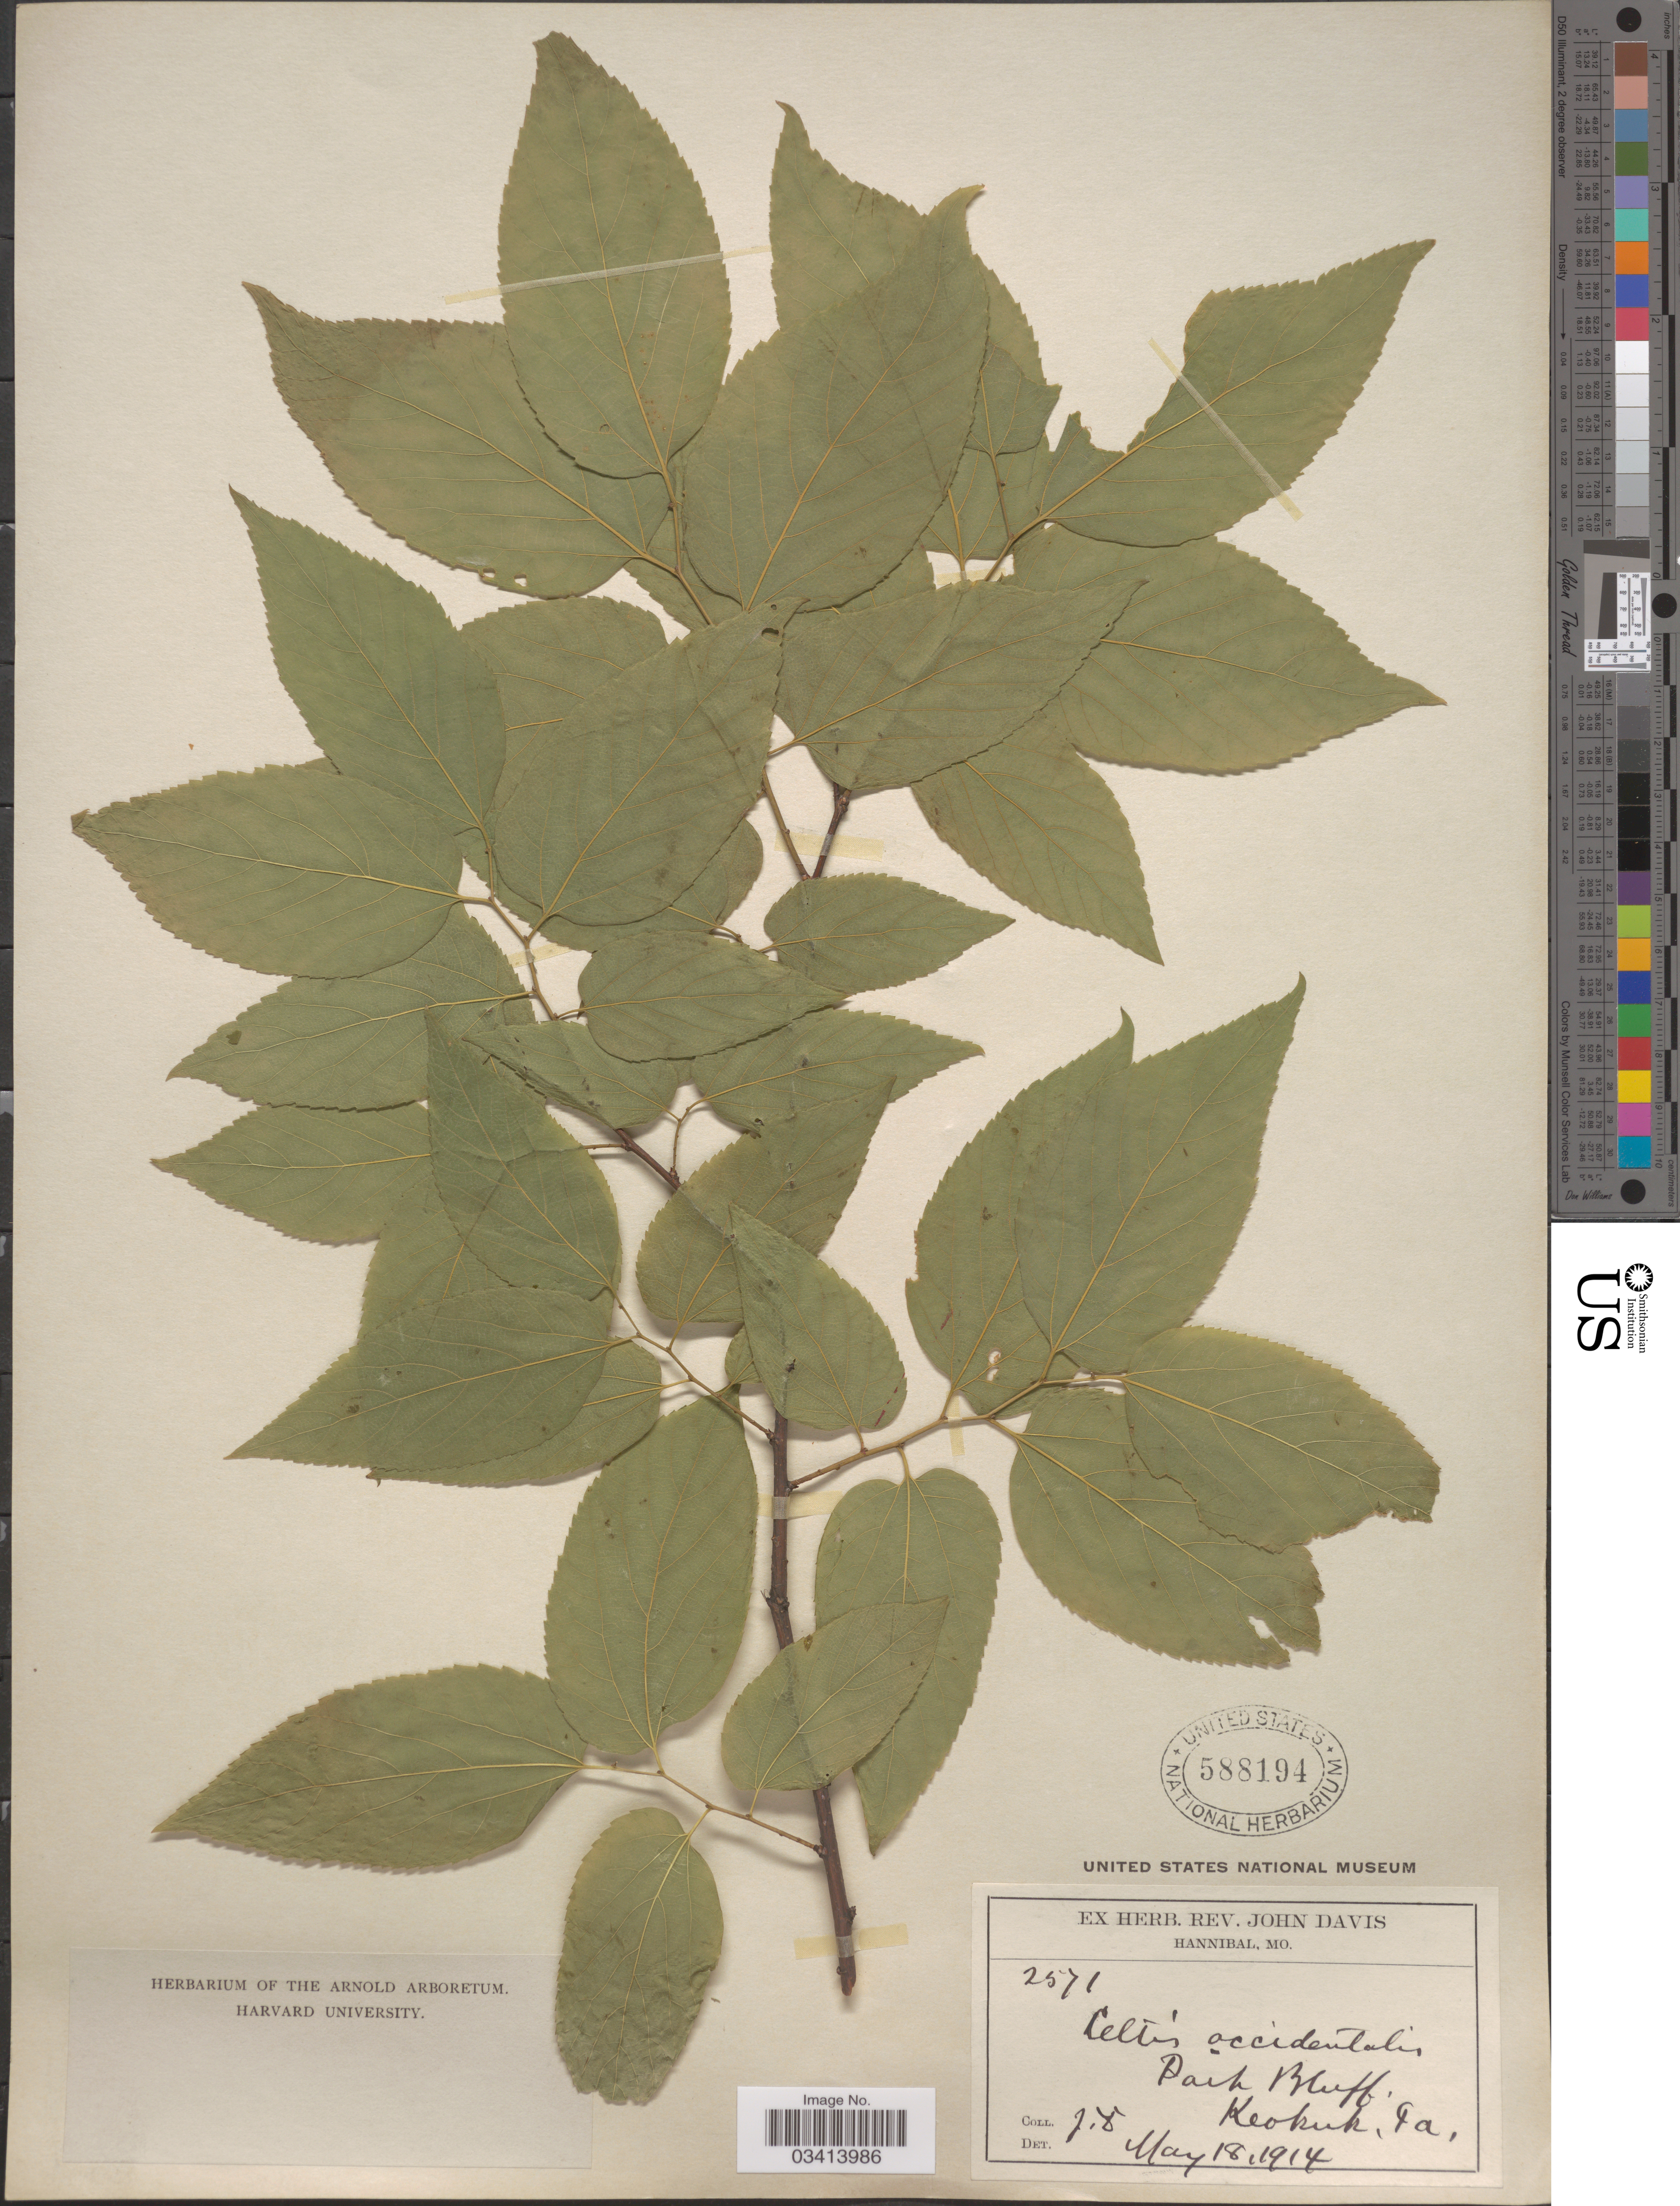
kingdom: Plantae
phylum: Tracheophyta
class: Magnoliopsida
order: Rosales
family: Cannabaceae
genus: Celtis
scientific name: Celtis occidentalis var. crassifolia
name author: (Lam.) A. Gray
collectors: J. Davis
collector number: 2571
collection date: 1914-05-18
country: United States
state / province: Pennsylvania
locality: Park Bluff, Keokuk.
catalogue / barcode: US 588194